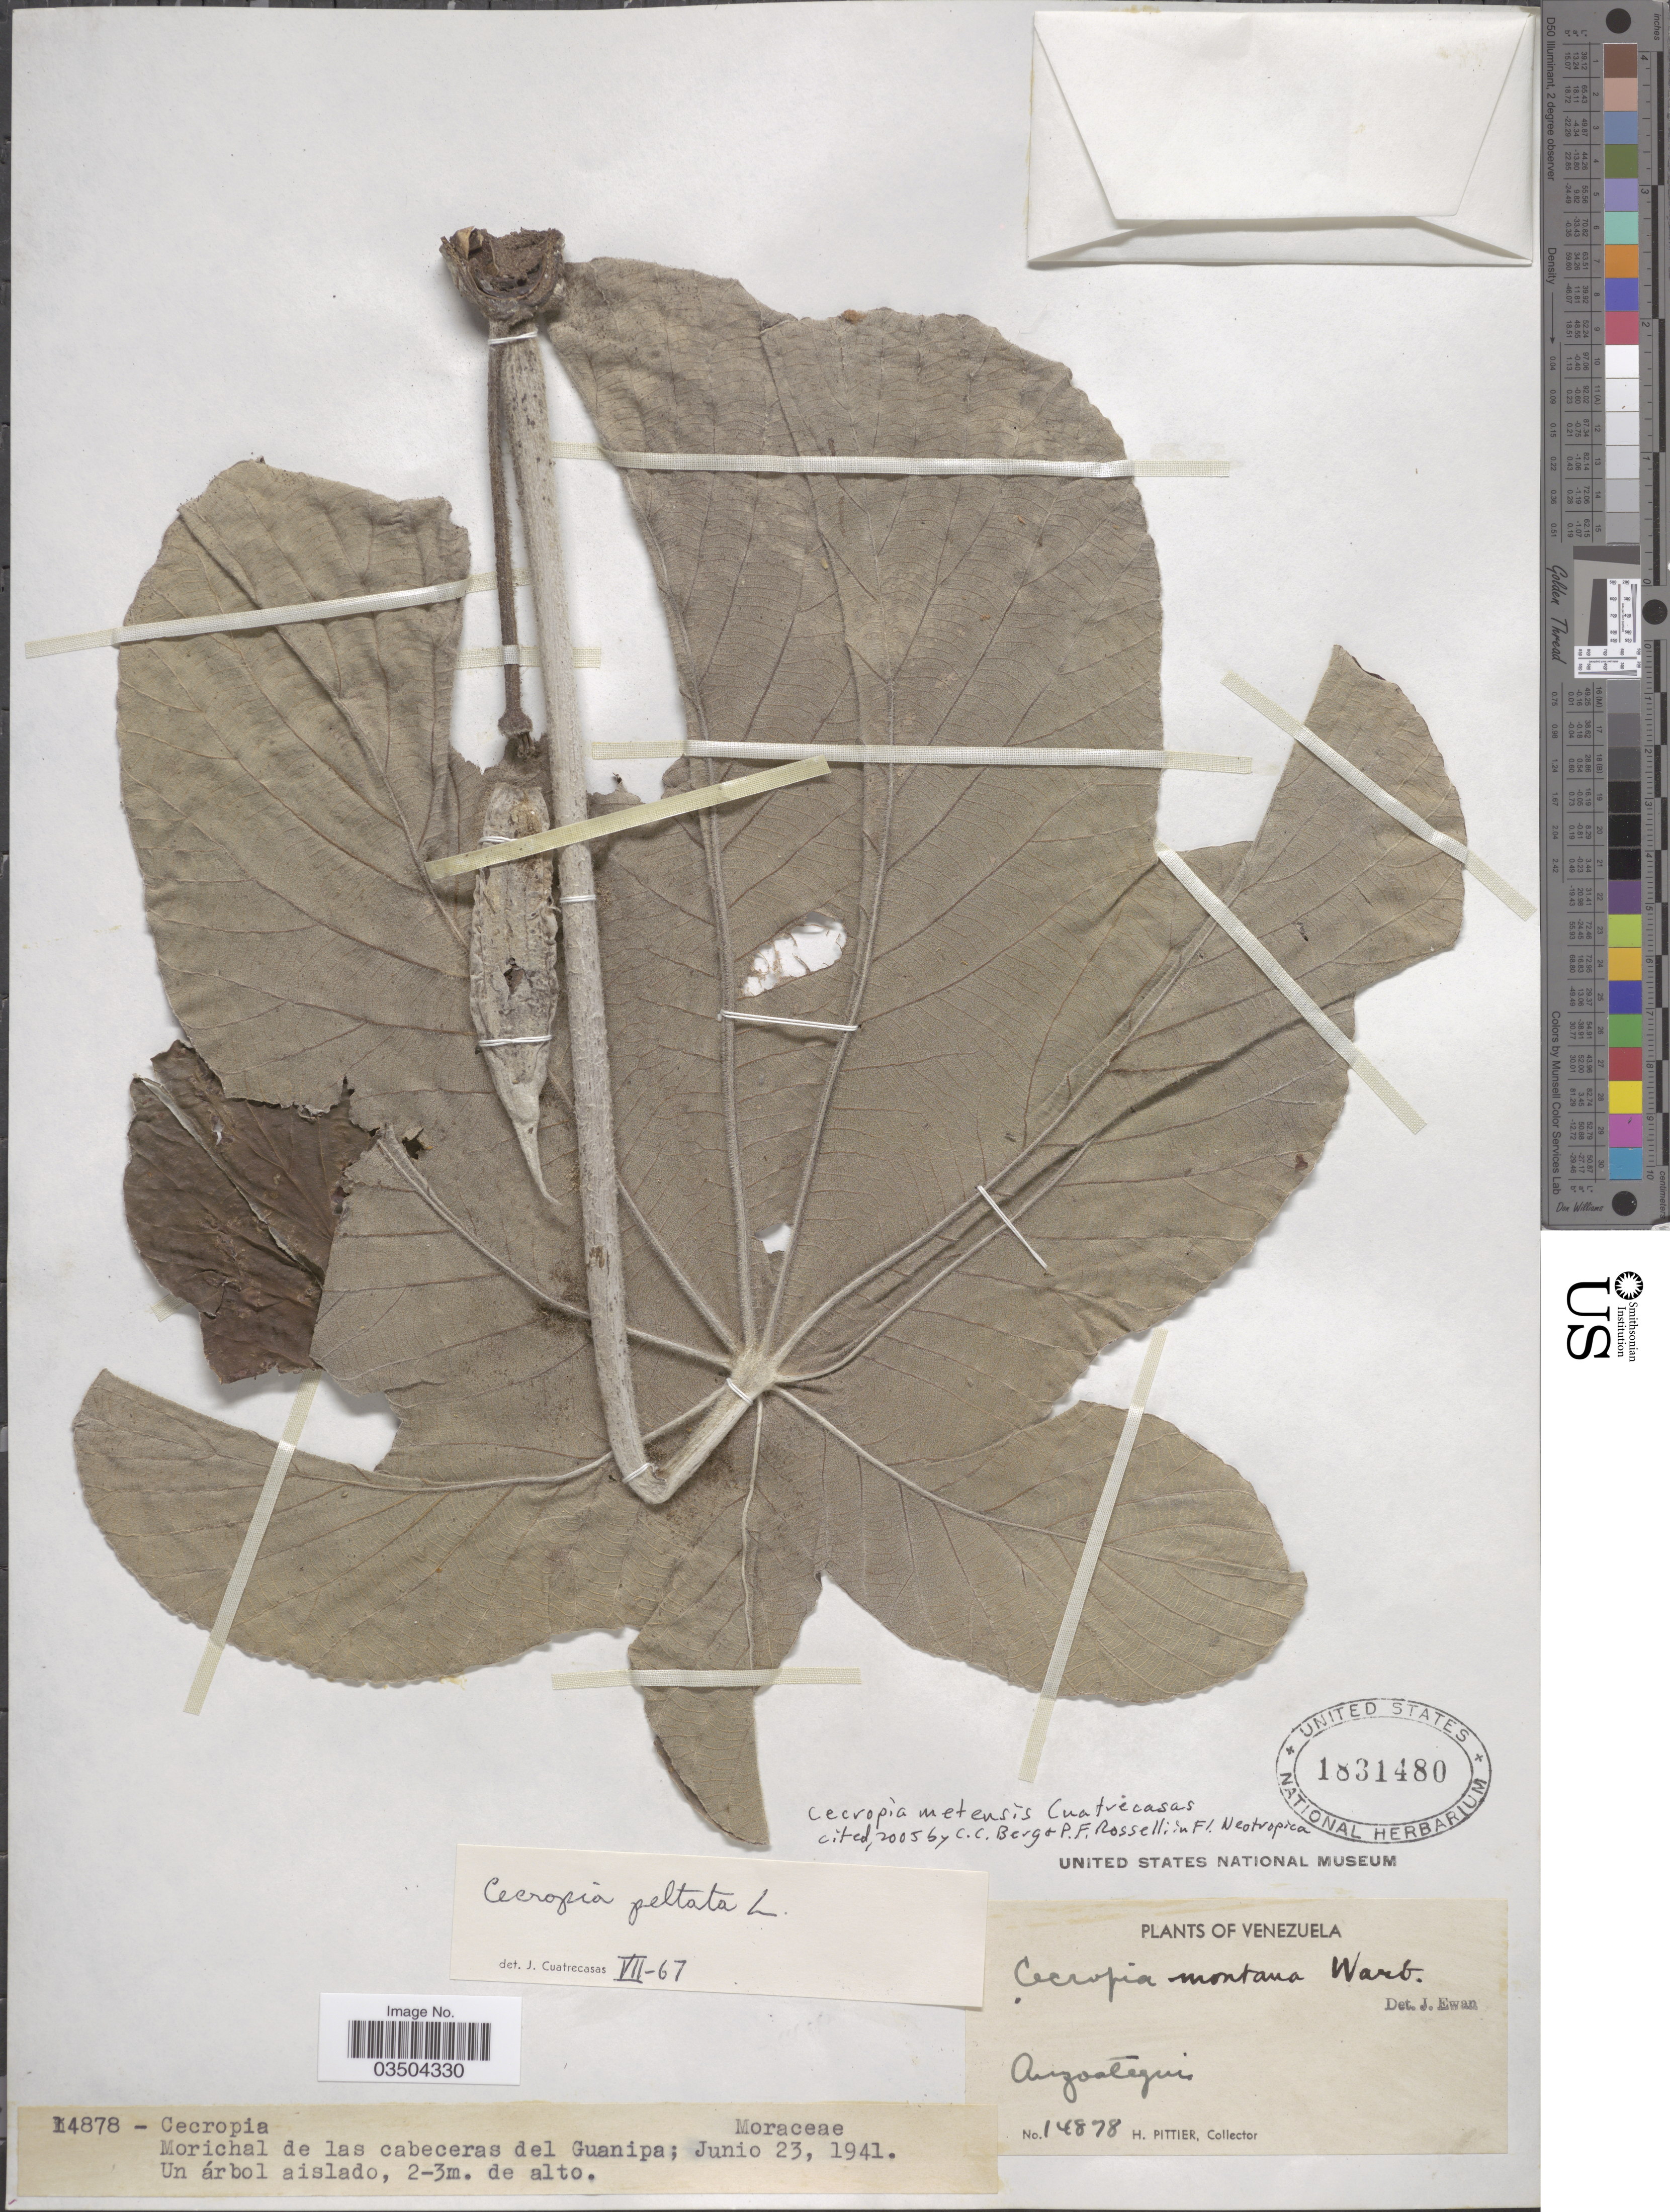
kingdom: Plantae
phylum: Tracheophyta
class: Magnoliopsida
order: Rosales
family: Urticaceae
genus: Cecropia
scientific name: Cecropia metensis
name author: Cuatrec.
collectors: H. F. Pittier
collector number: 14878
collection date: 1941-06-23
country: Venezuela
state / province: Anzoategui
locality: Morichal de las cabeceras del Guanipa.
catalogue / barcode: US 1831480